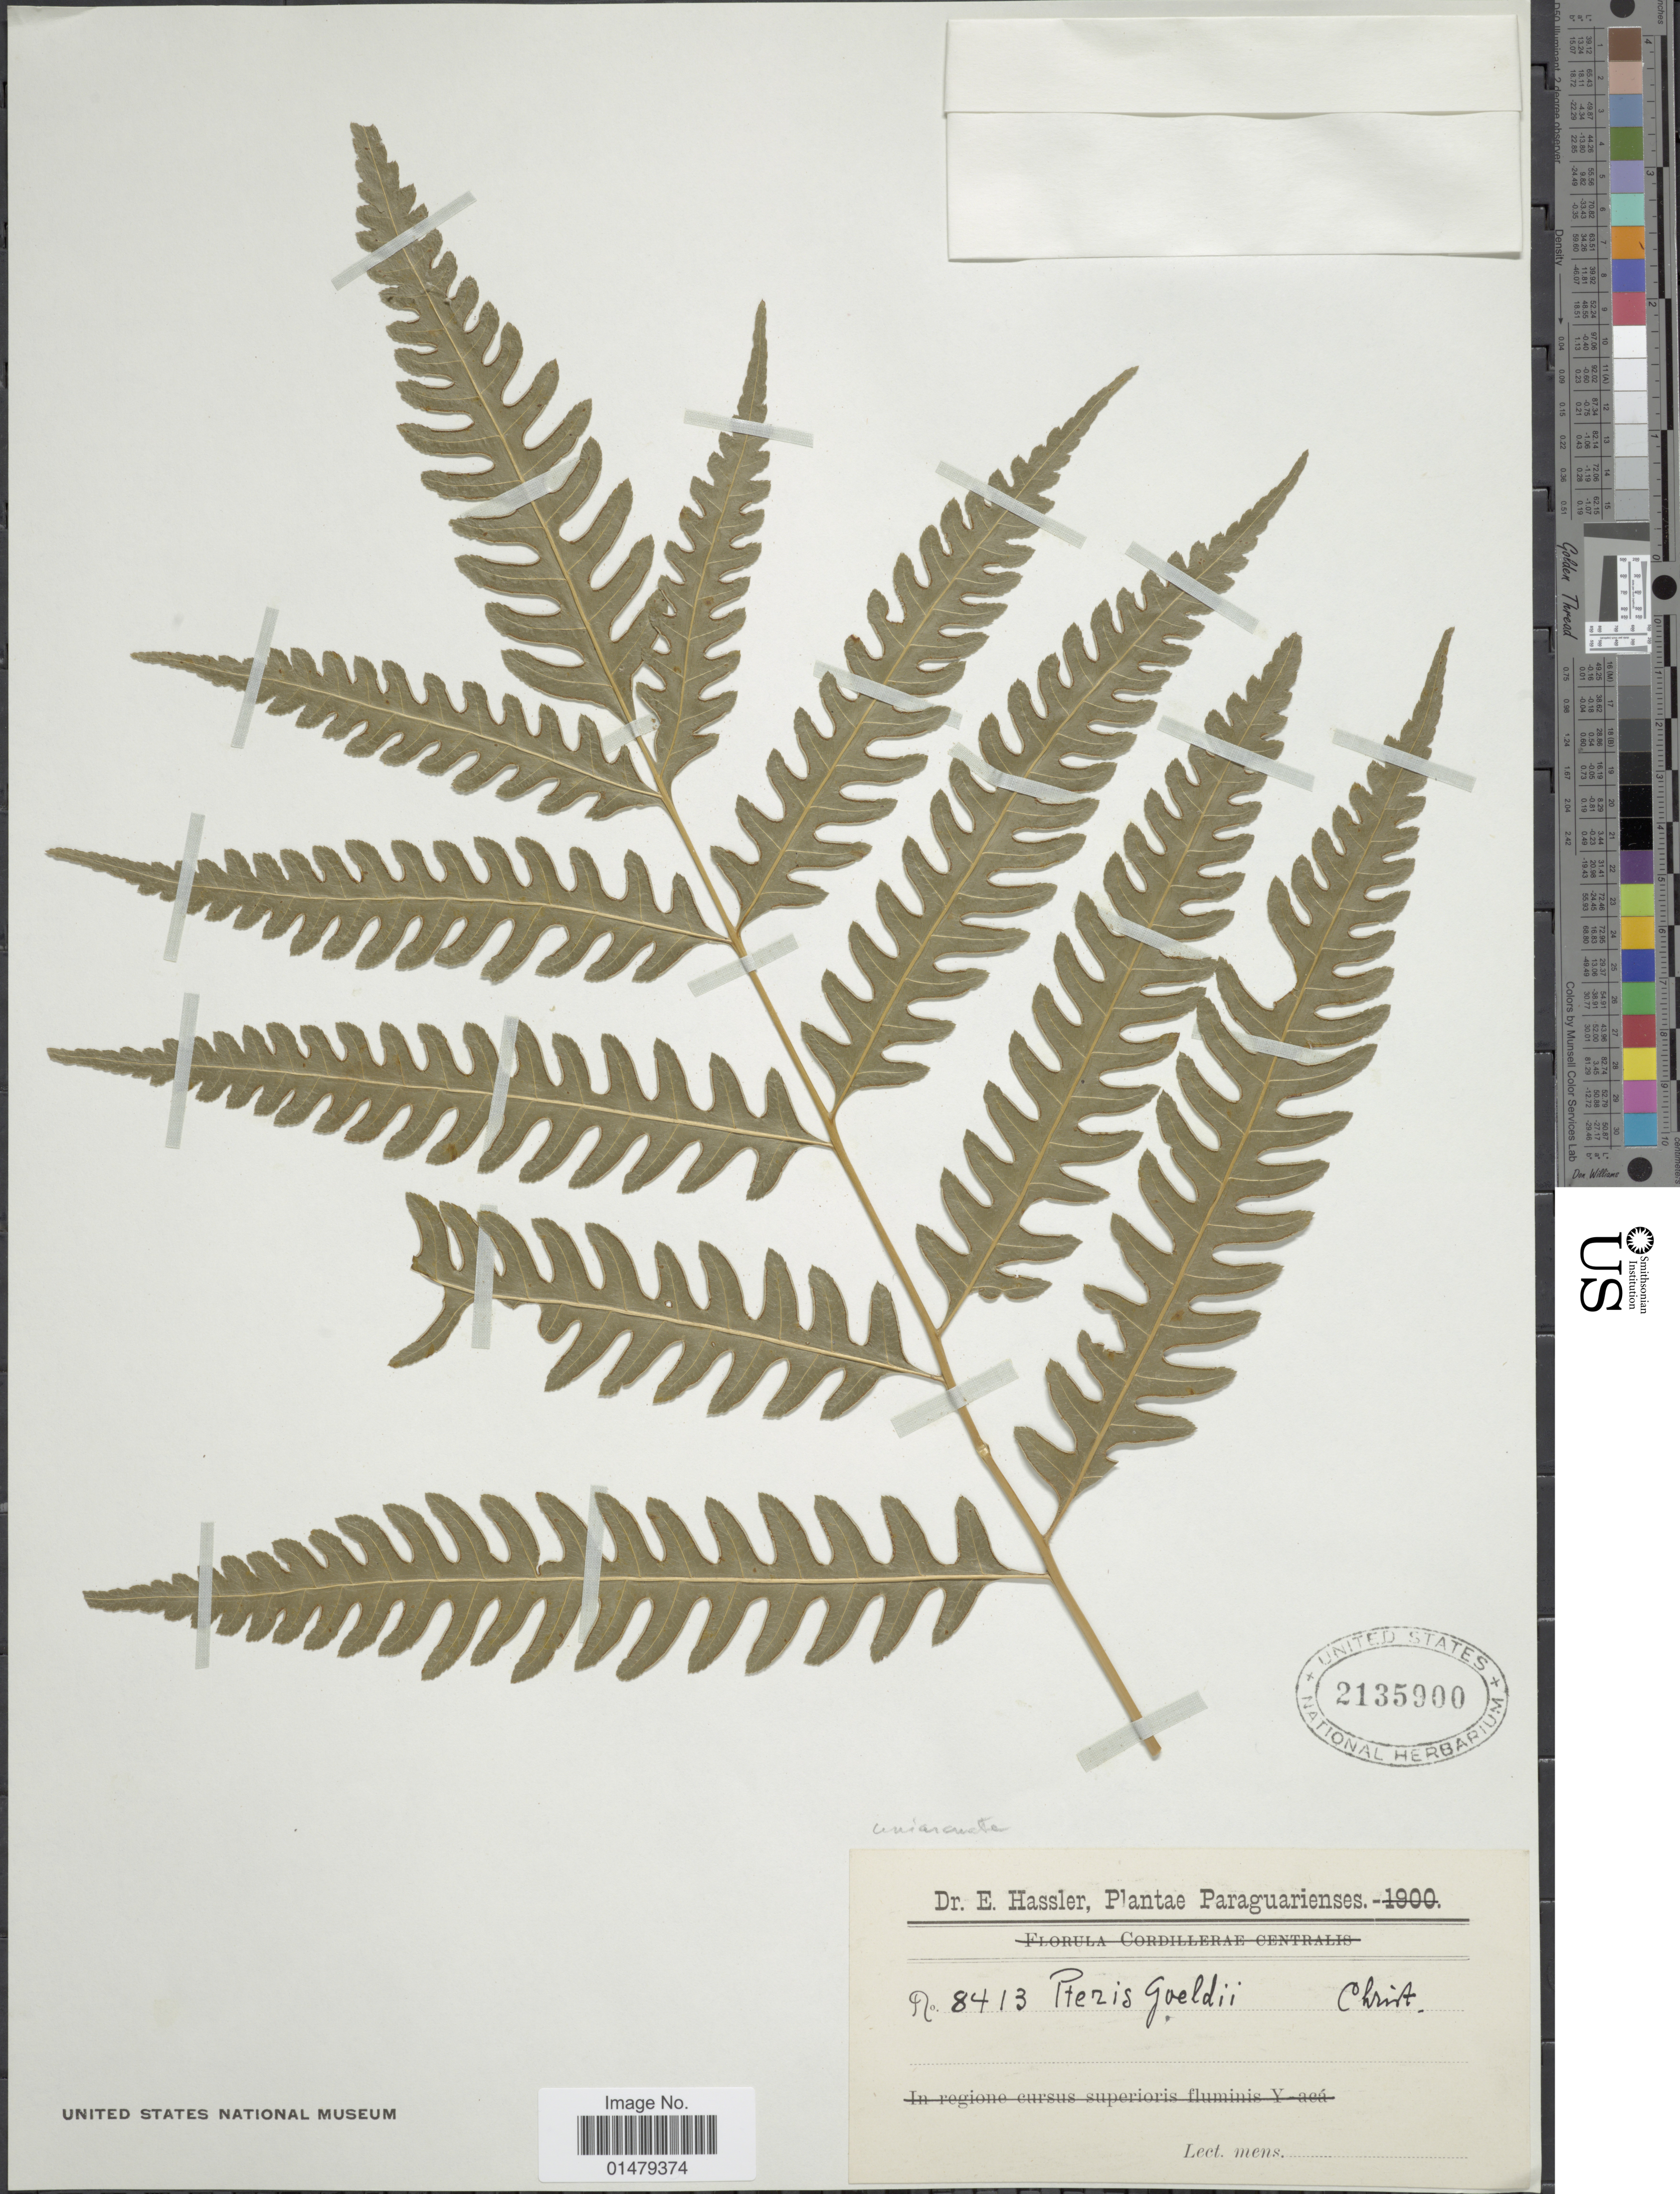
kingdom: Plantae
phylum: Tracheophyta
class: Polypodiopsida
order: Polypodiales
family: Pteridaceae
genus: Pteris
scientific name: Pteris goeldii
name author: Christ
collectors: E. Hassler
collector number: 8413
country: Paraguay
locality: Plantae Paraguarienses.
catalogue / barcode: US 2135900